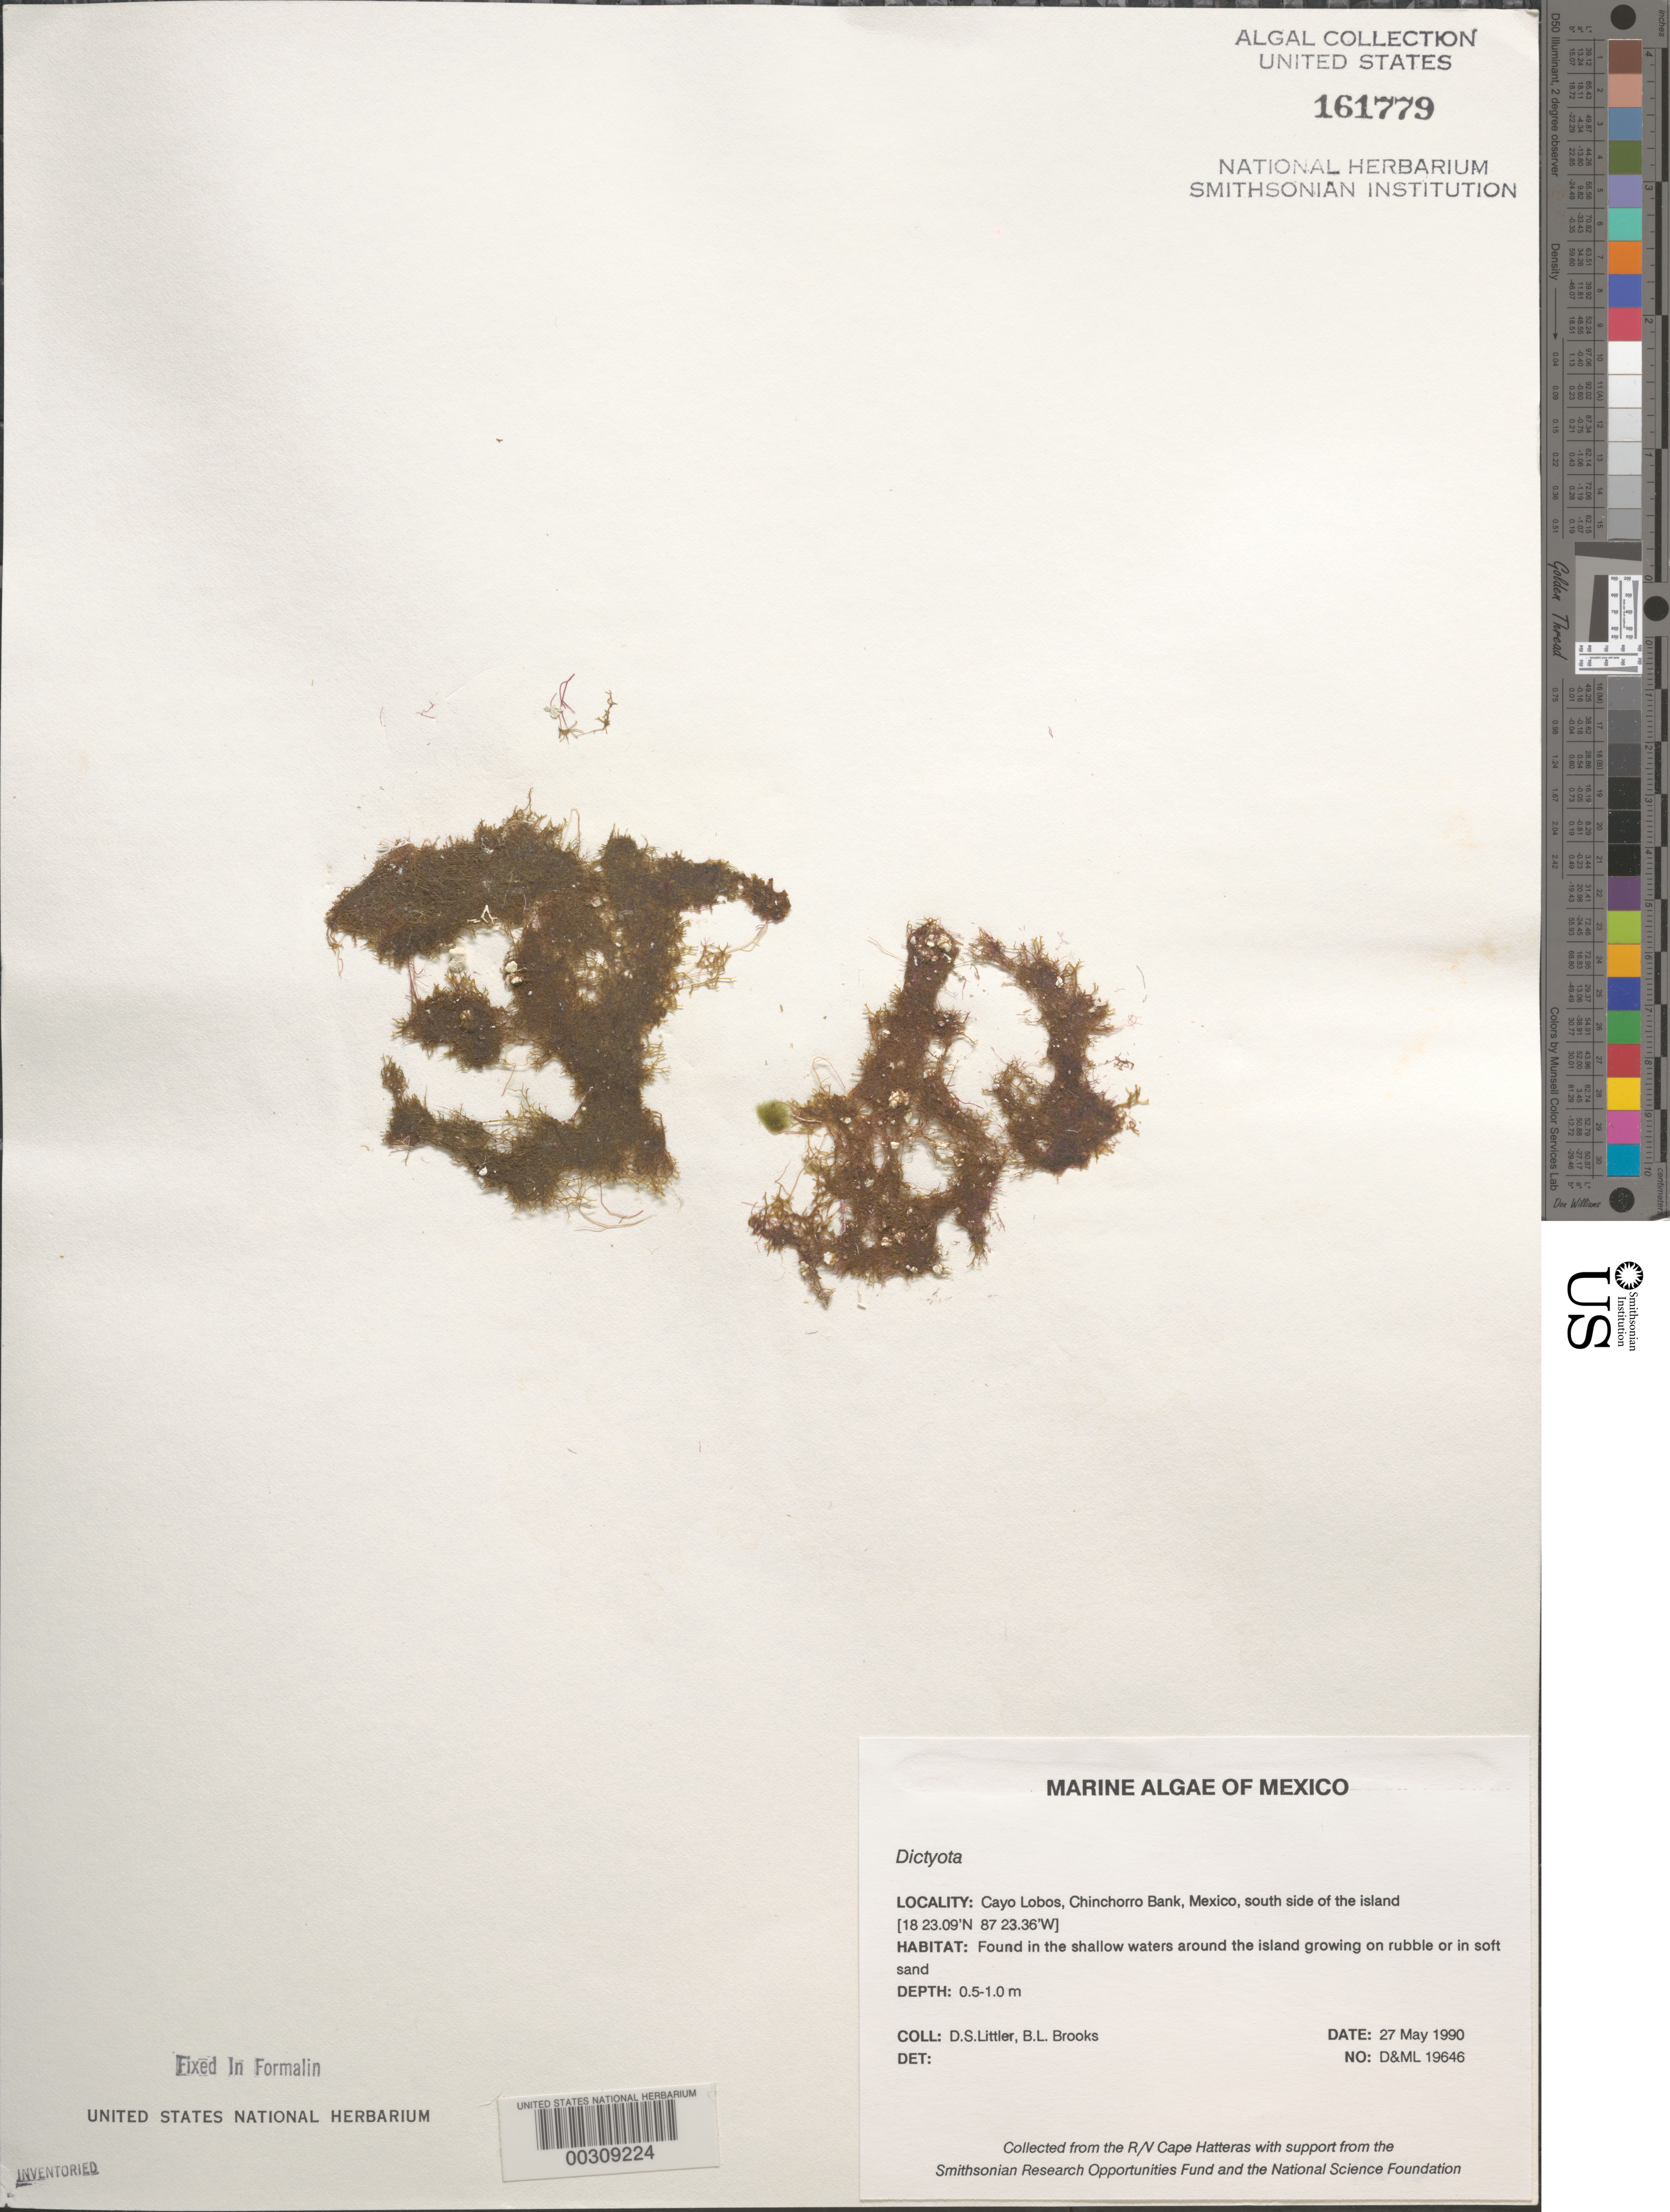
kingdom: Chromista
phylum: Ochrophyta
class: Phaeophyceae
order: Dictyotales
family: Dictyotaceae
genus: Dictyota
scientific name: Dictyota sp.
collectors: D. S. Littler & B. Brooks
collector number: D&ML 19646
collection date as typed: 27 May 1990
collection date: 1990-05-27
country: Mexico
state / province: Quintana Roo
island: Cayo Lobos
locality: Chinchorro Bank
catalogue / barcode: US 161779